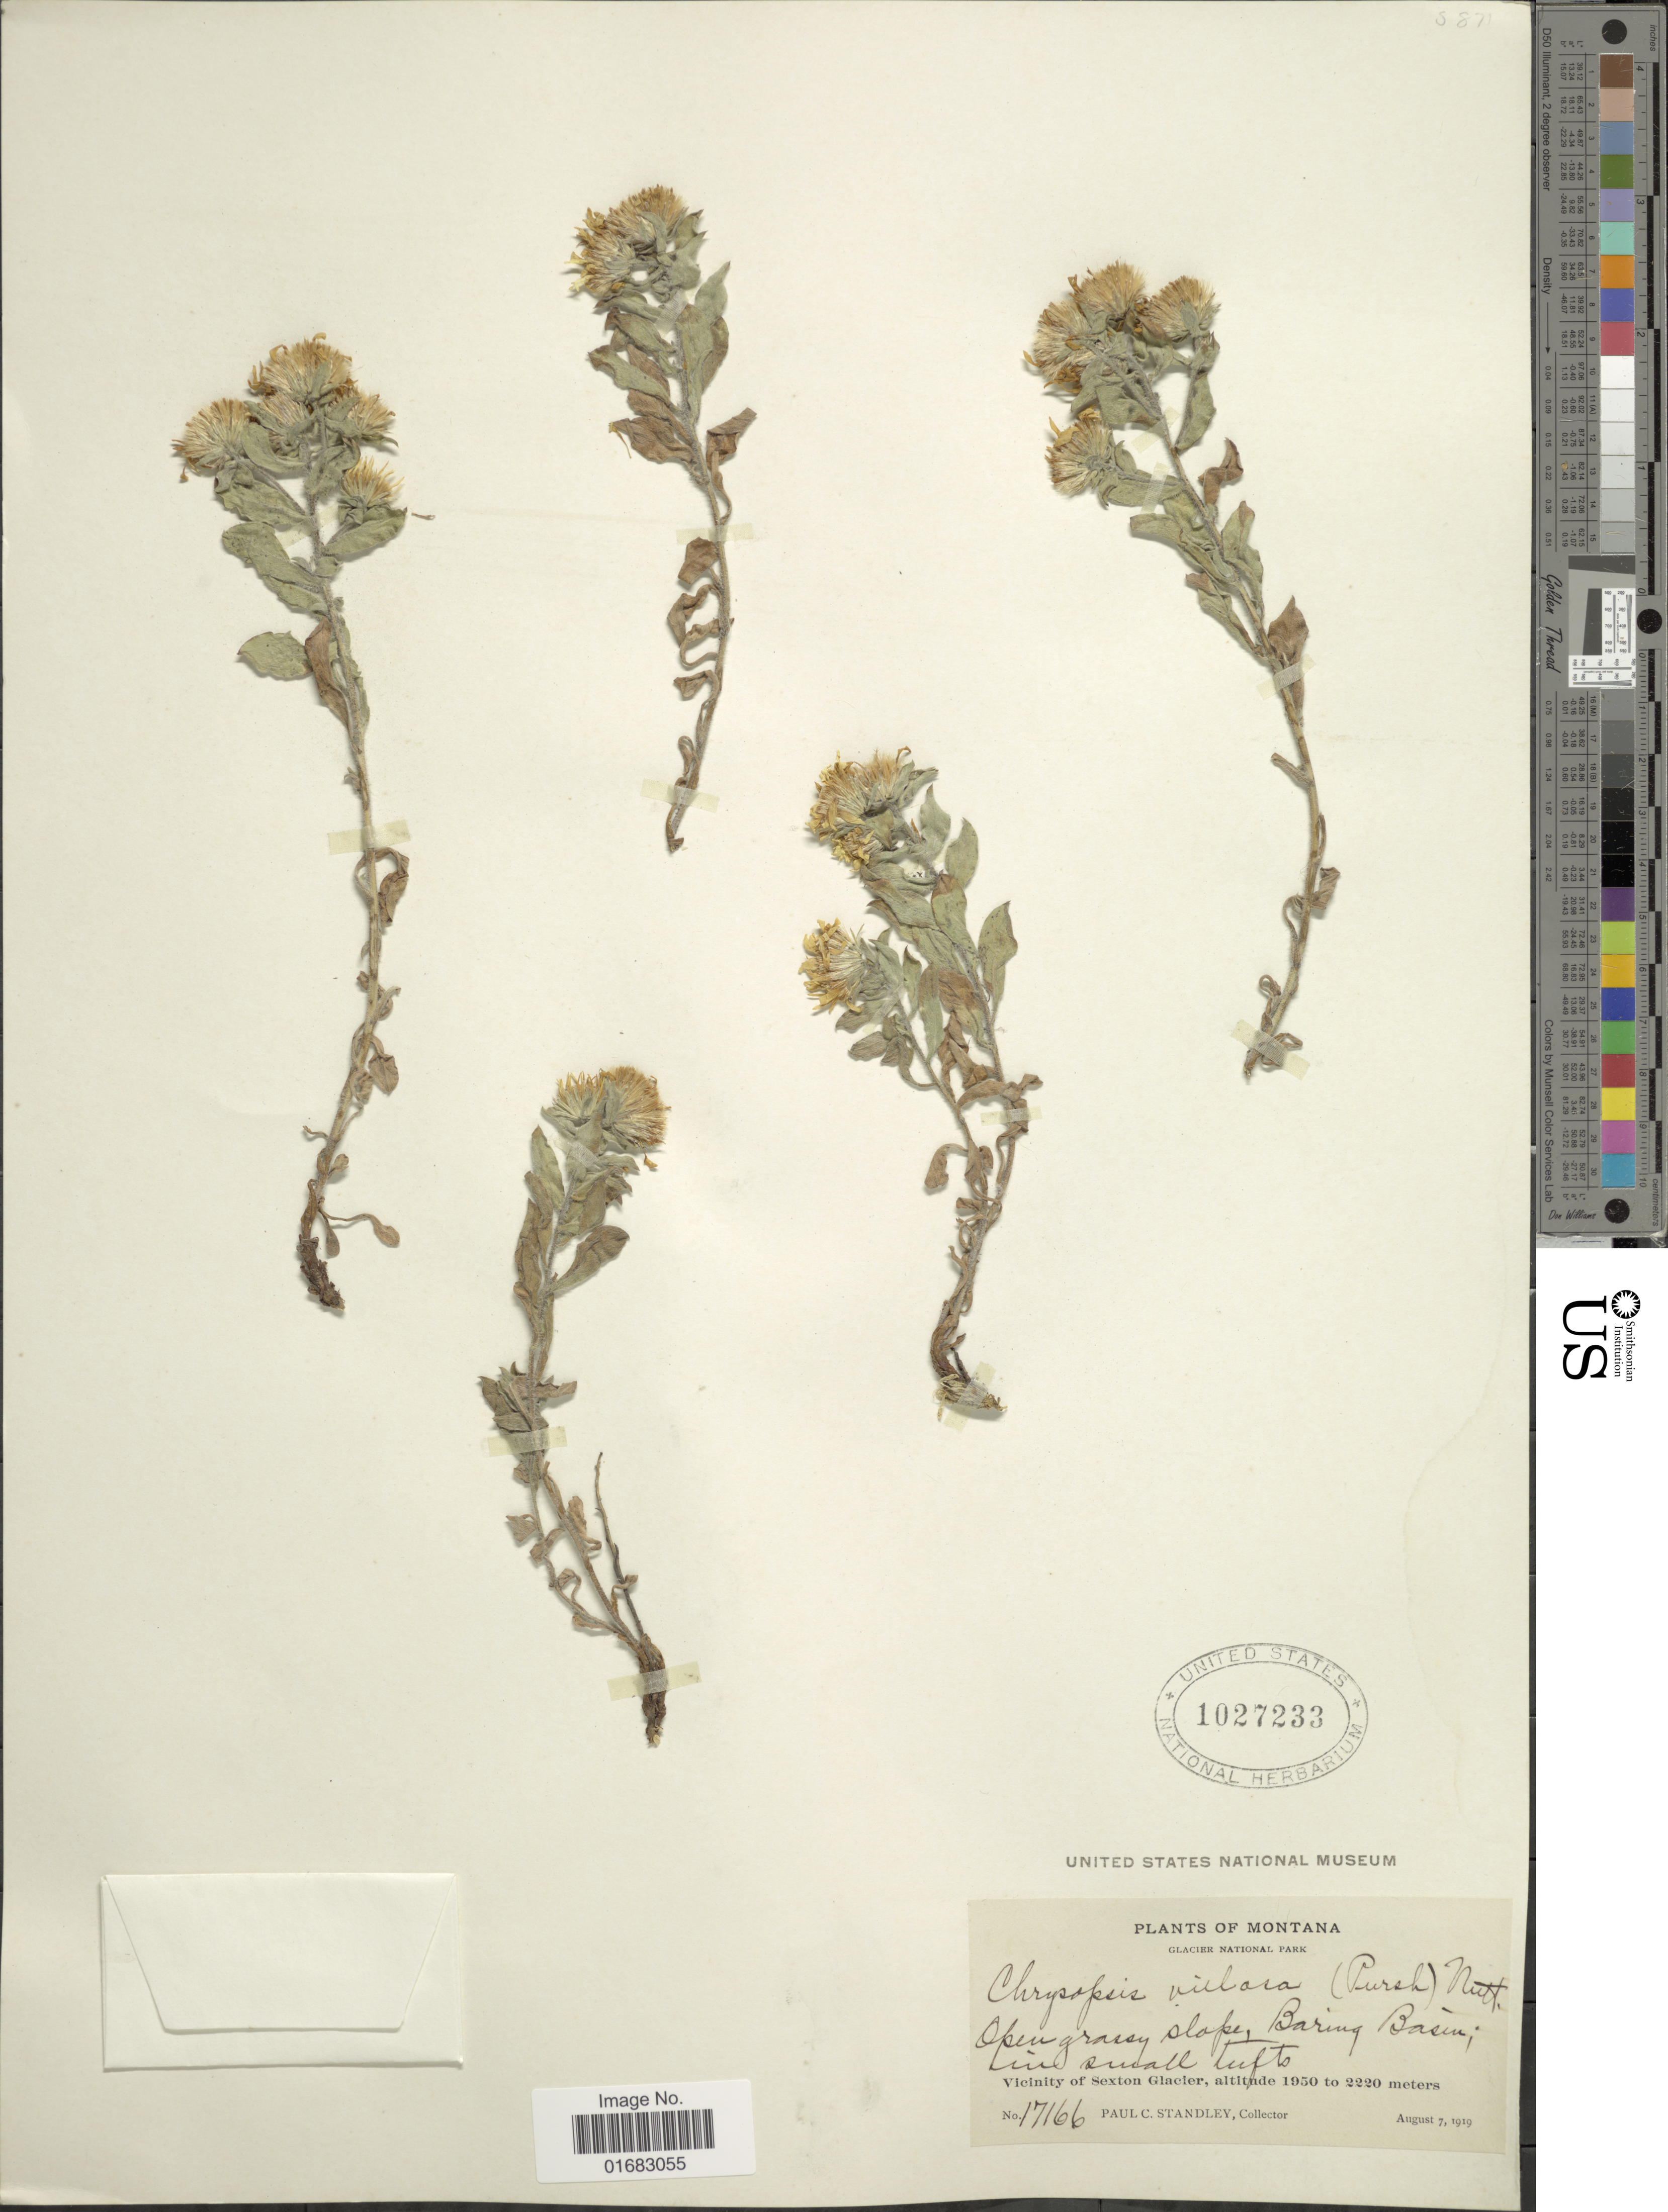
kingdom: Plantae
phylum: Tracheophyta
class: Magnoliopsida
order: Asterales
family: Asteraceae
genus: Heterotheca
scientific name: Heterotheca villosa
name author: (Pursh) Shinners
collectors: P. C. Standley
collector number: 17166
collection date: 1919-08-07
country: United States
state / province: Montana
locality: Montana. Glacier National Park. Open grassy slope. Baring Basin. Vicinity of Sexton Glacier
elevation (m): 1950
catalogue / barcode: US 1027233